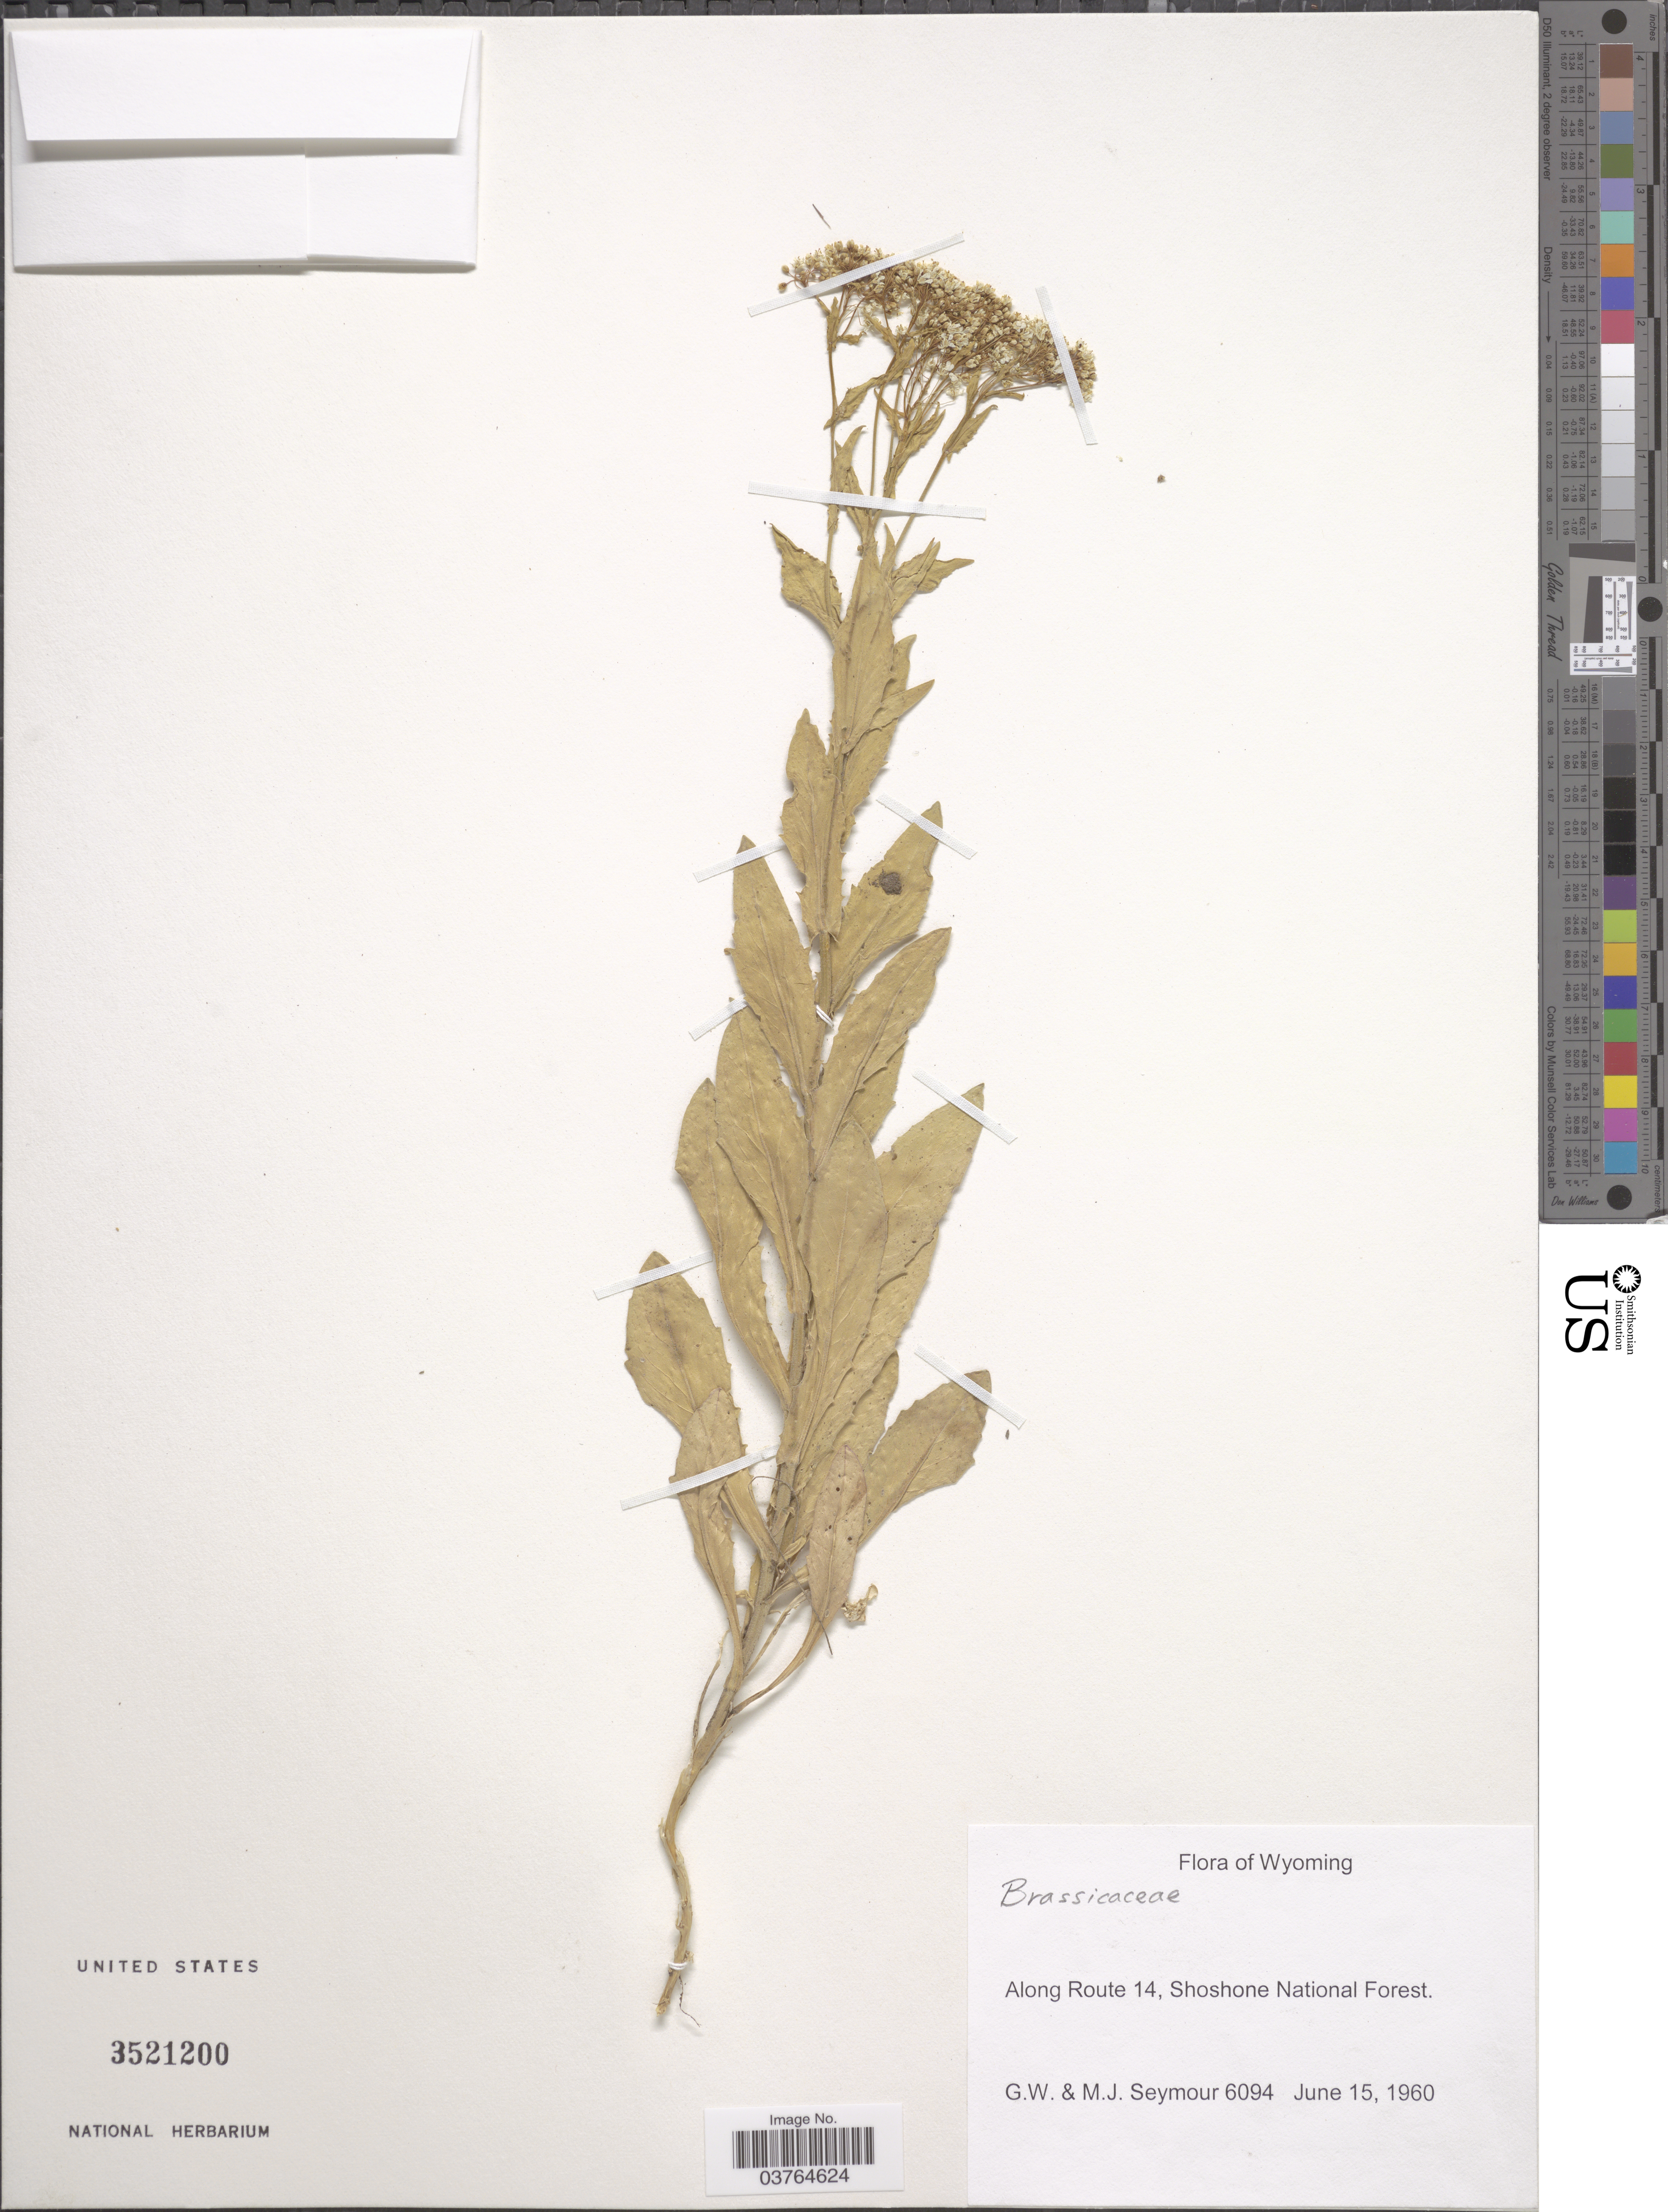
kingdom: Plantae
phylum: Tracheophyta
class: Magnoliopsida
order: Brassicales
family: Brassicaceae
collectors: G. Seymour & M. Seymour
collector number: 6094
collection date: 1960-06-15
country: United States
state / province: Wyoming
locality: Along Route 14, Shoshone National Forest.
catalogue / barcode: US 3521200